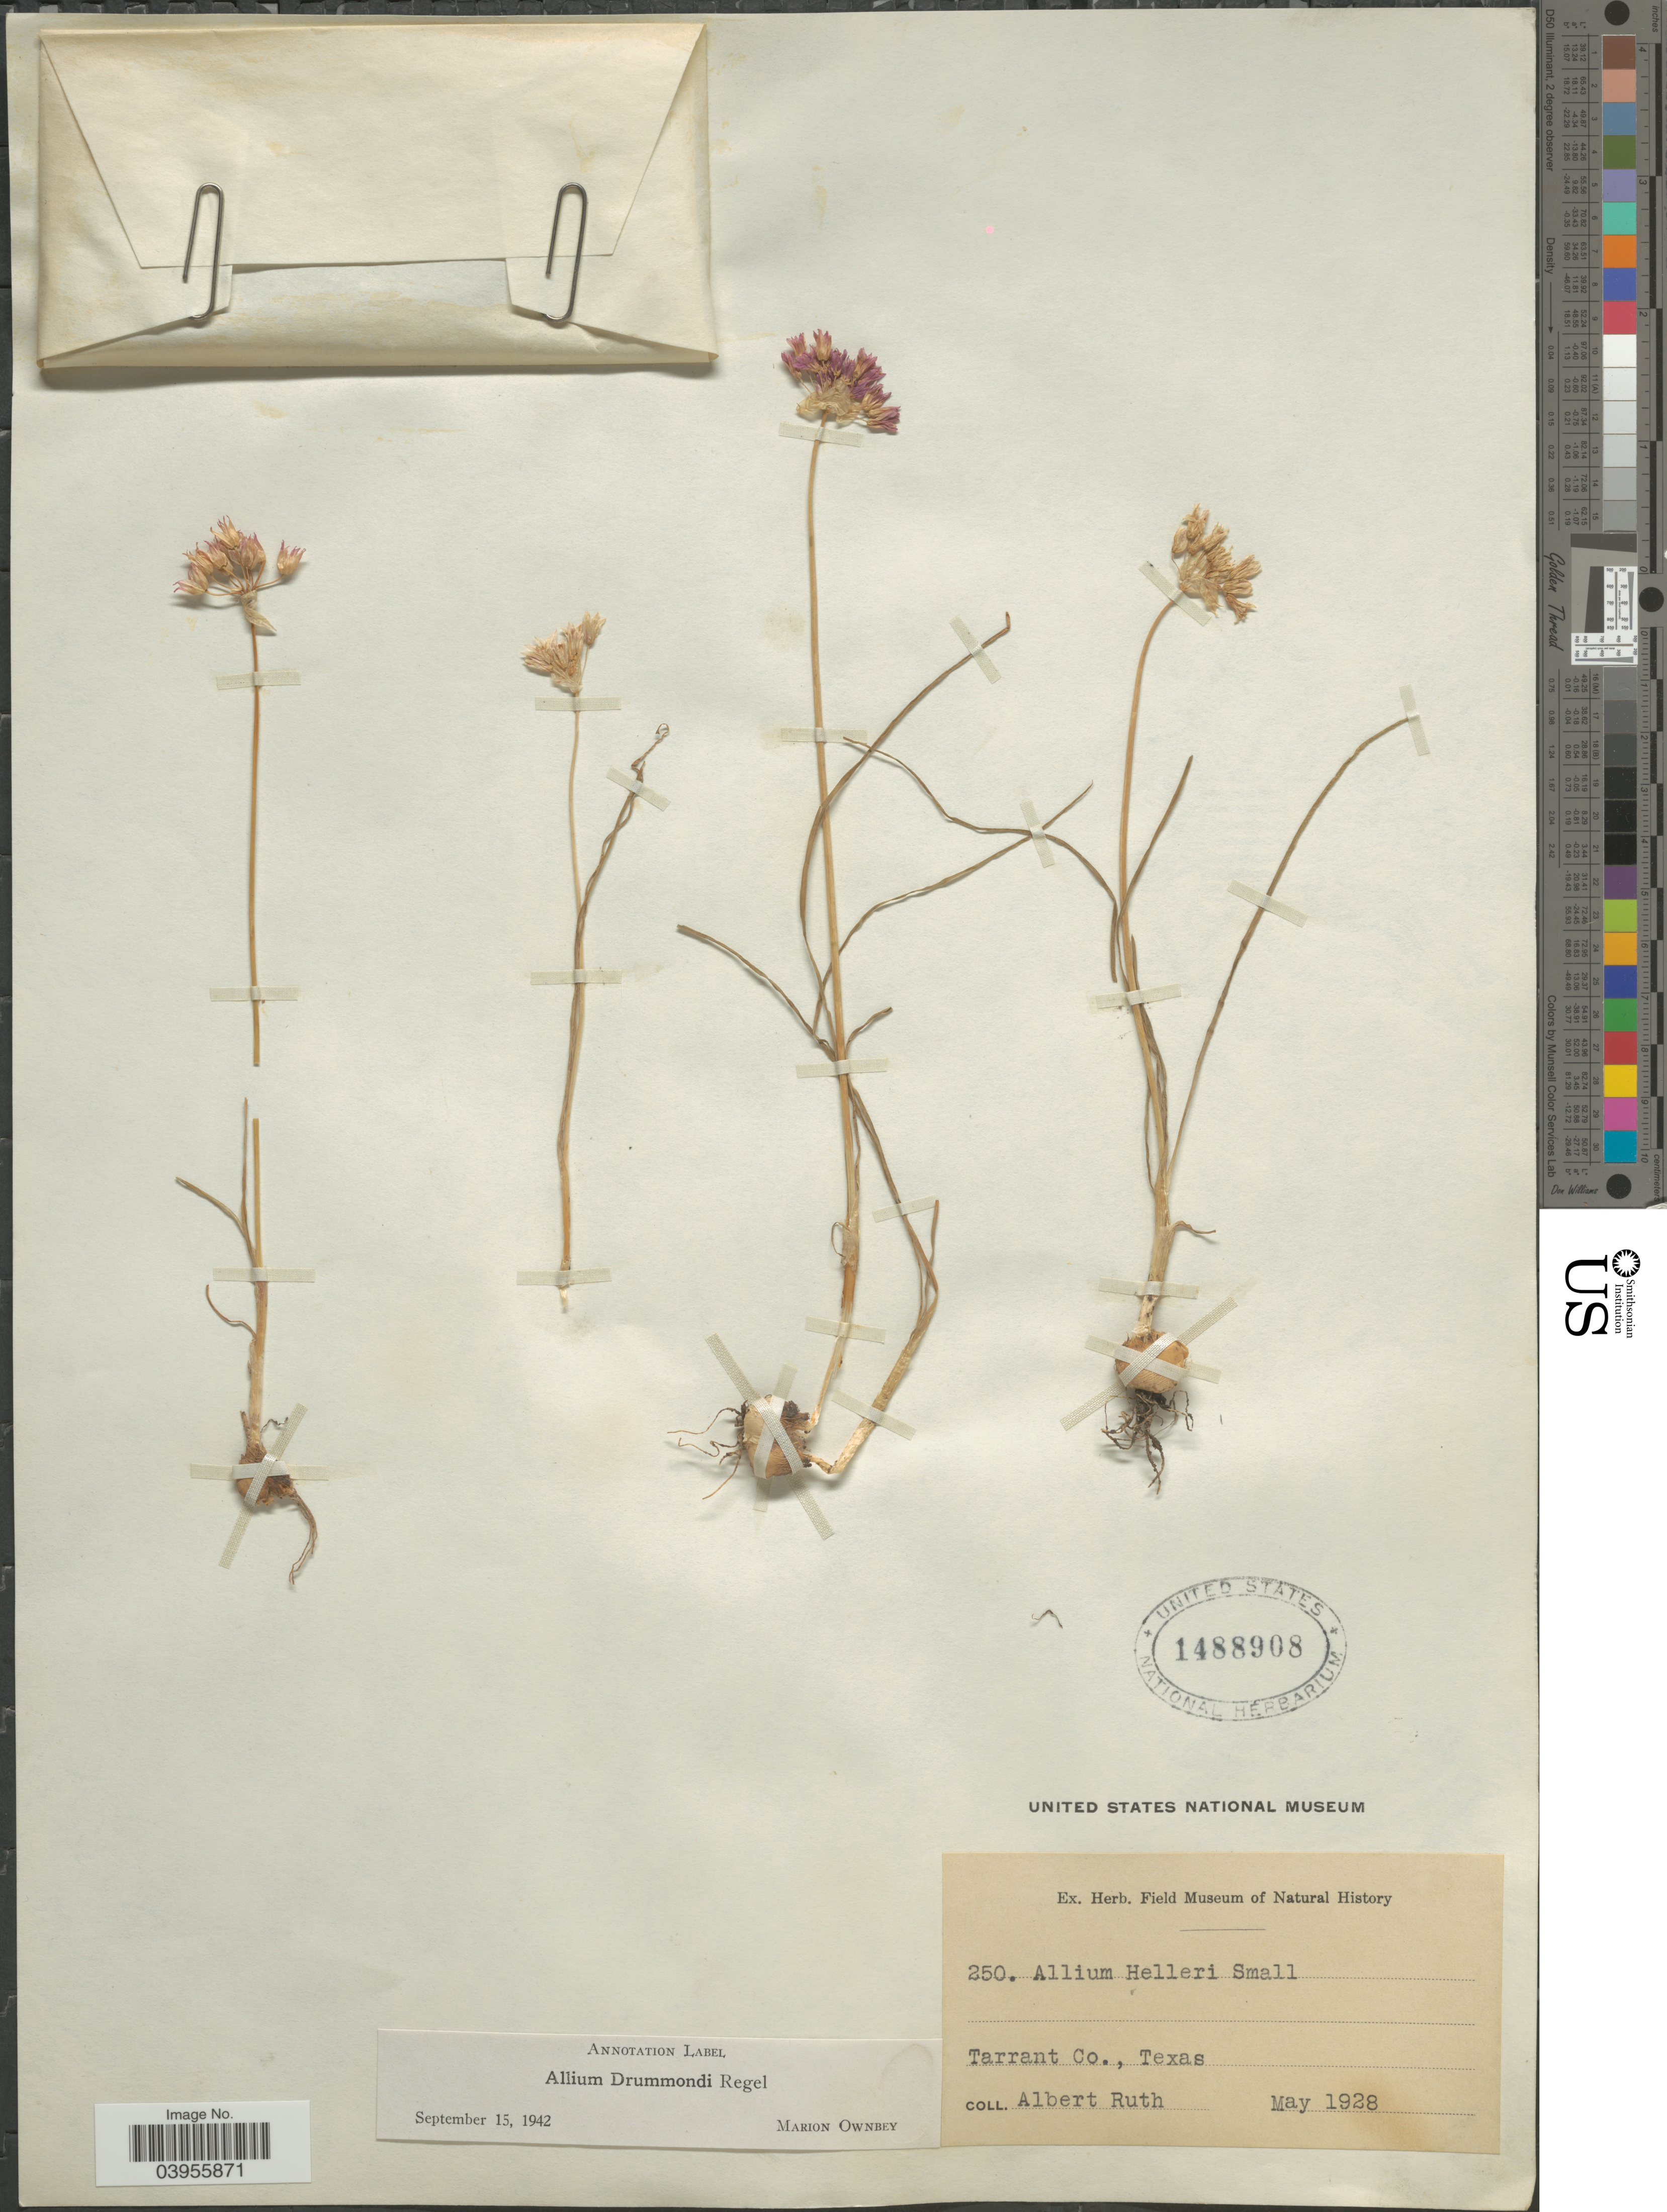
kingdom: Plantae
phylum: Tracheophyta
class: Liliopsida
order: Asparagales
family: Amaryllidaceae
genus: Allium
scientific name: Allium drummondii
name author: Regel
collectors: A. Ruth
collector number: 250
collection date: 1928-05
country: United States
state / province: Texas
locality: Tarrant Co.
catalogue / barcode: US 1488908